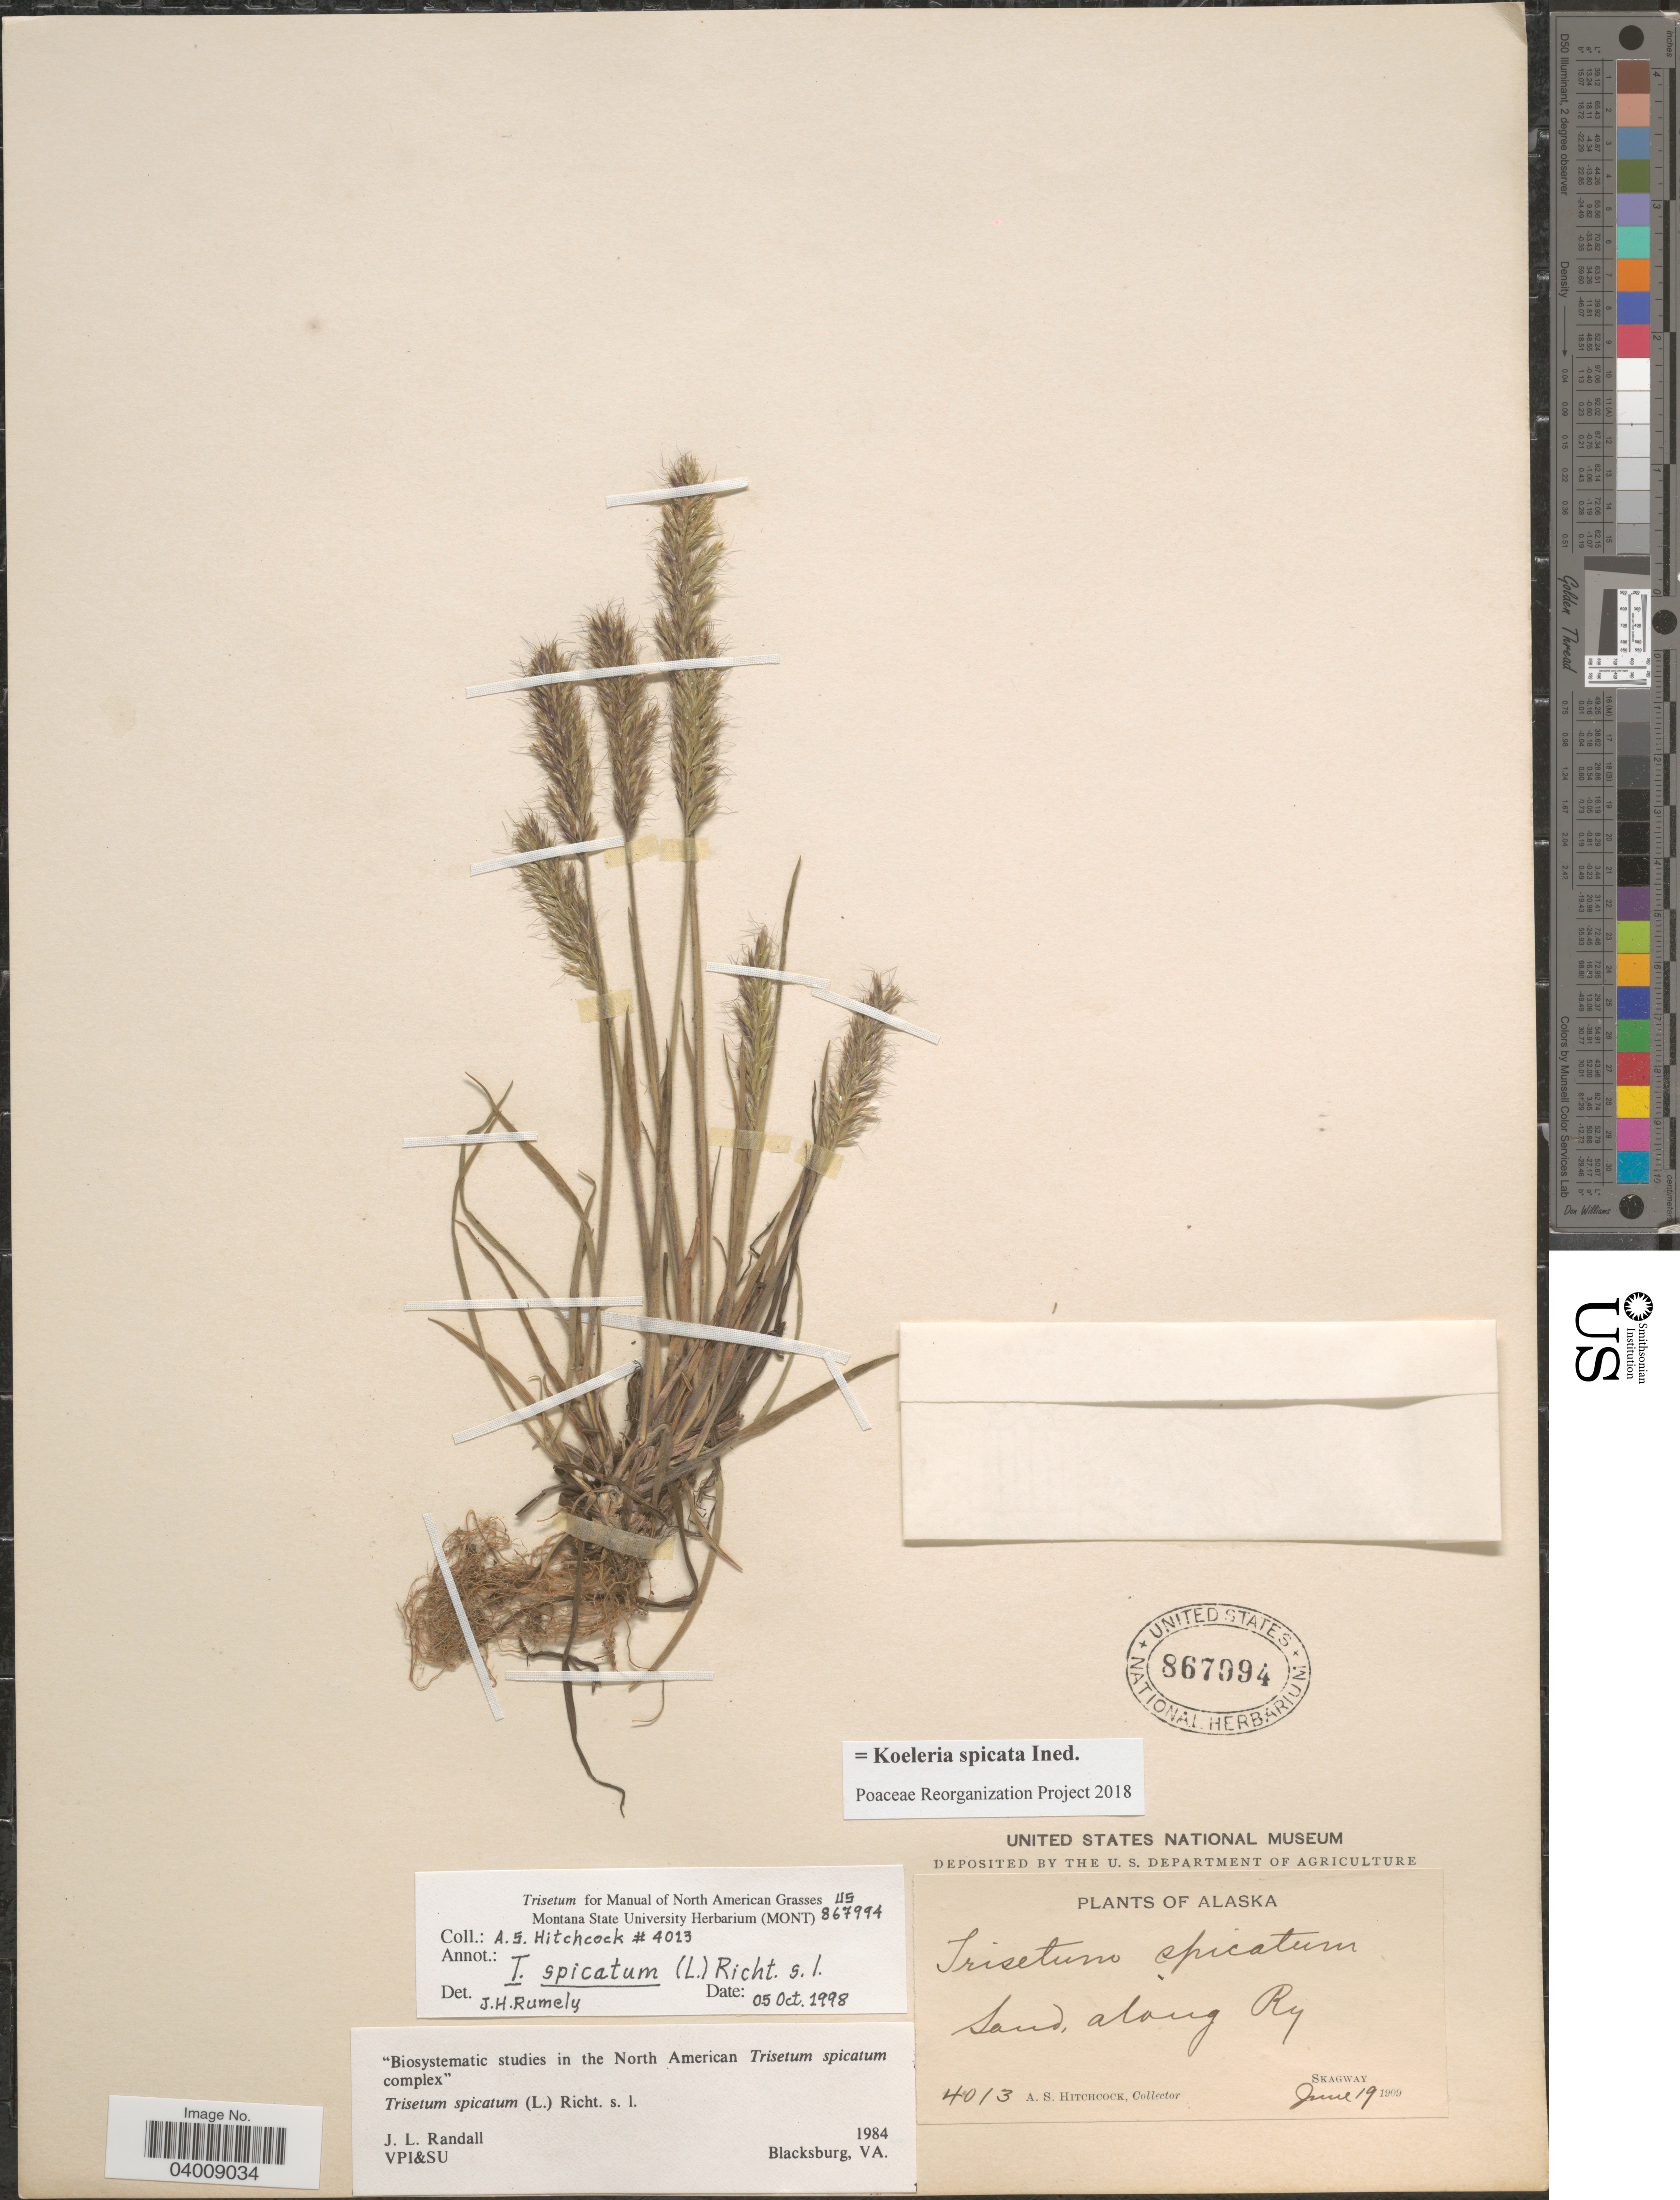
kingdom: Plantae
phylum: Tracheophyta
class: Liliopsida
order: Poales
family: Poaceae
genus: Koeleria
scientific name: Koeleria spicata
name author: (L.) Barberá et al.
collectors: A. S. Hitchcock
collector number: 4013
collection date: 1909-06-19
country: United States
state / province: Alaska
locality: Sand, along Ry. Skagway.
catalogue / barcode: US 867994